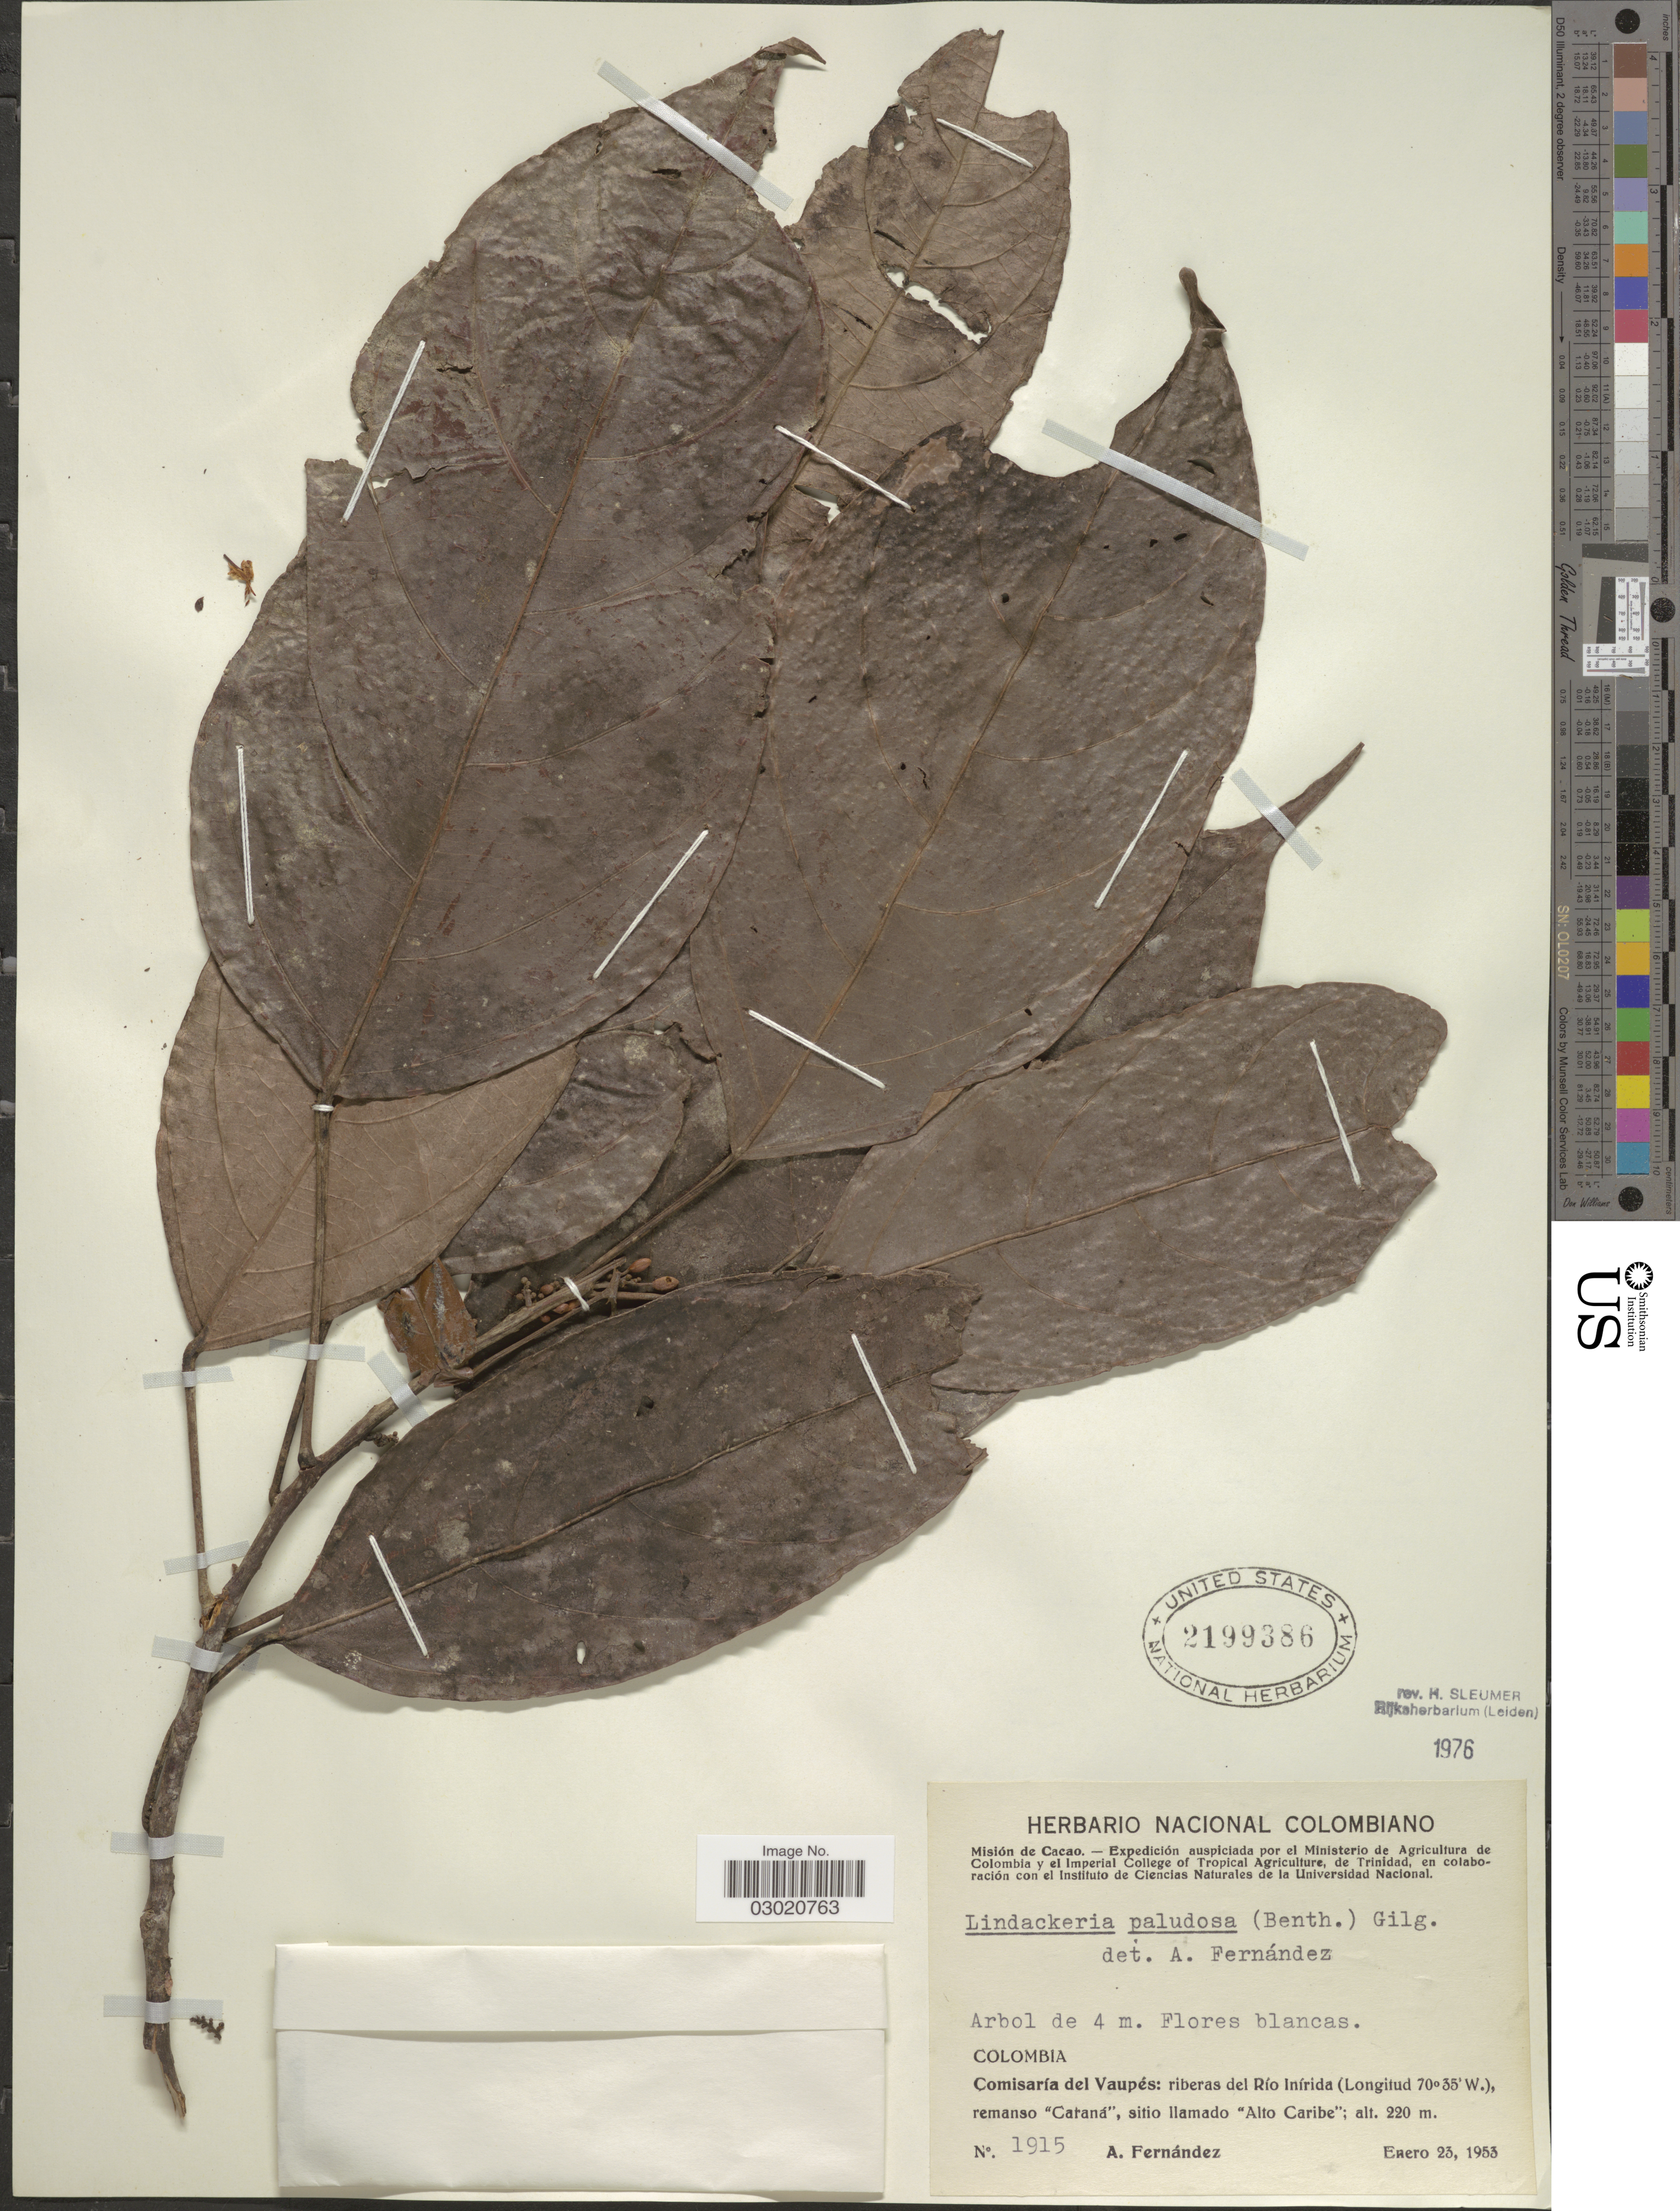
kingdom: Plantae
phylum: Tracheophyta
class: Magnoliopsida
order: Malpighiales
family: Achariaceae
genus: Lindackeria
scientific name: Lindackeria paludosa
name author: (Benth.) Gilg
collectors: A. Fernández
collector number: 1915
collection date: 1953-01-23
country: Colombia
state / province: Vaupés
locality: Comisaría del Vaupés: riberas del Río Inírida, remanso "Cartana", sitio llamado "Alto Caribe".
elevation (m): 220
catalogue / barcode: US 2199386